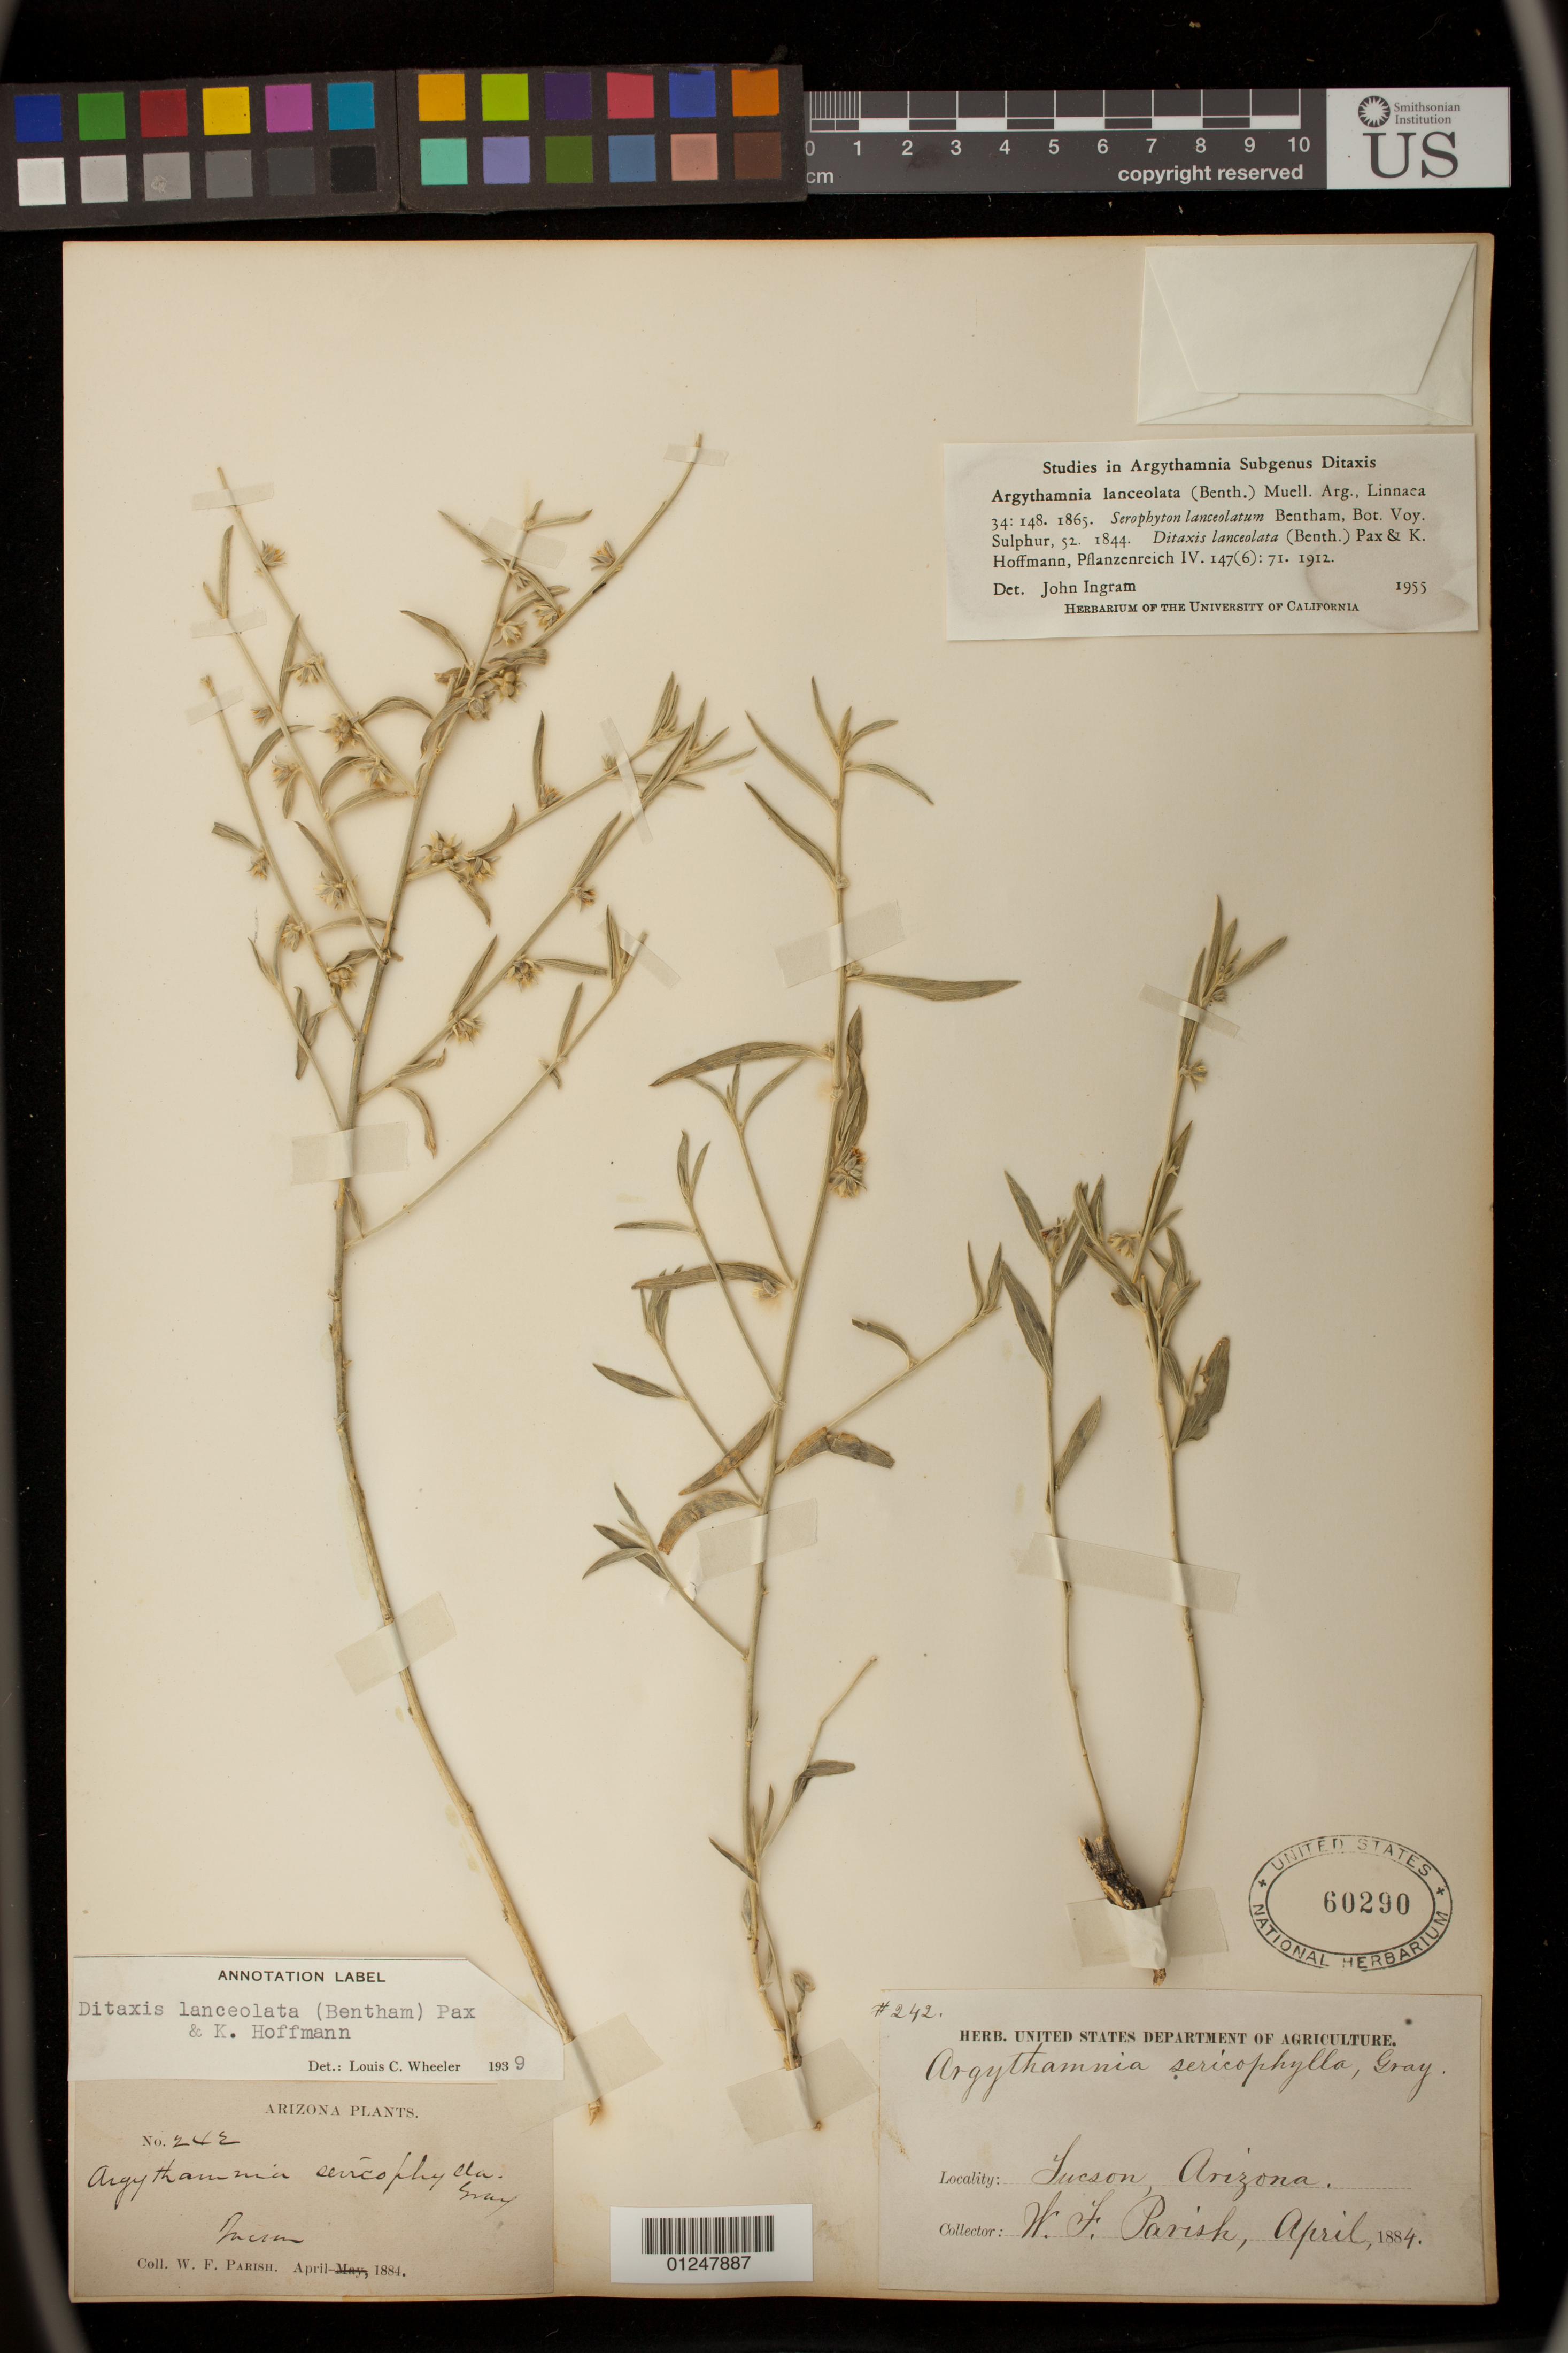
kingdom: Plantae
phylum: Tracheophyta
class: Magnoliopsida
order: Malpighiales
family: Euphorbiaceae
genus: Argythamnia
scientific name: Argythamnia lanceolata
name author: (Benth.) Müll. Arg.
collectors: W. F. Parish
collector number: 242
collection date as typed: Apr 1884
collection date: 1884-04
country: United States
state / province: Arizona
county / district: Pima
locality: Tucson.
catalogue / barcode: US 60290